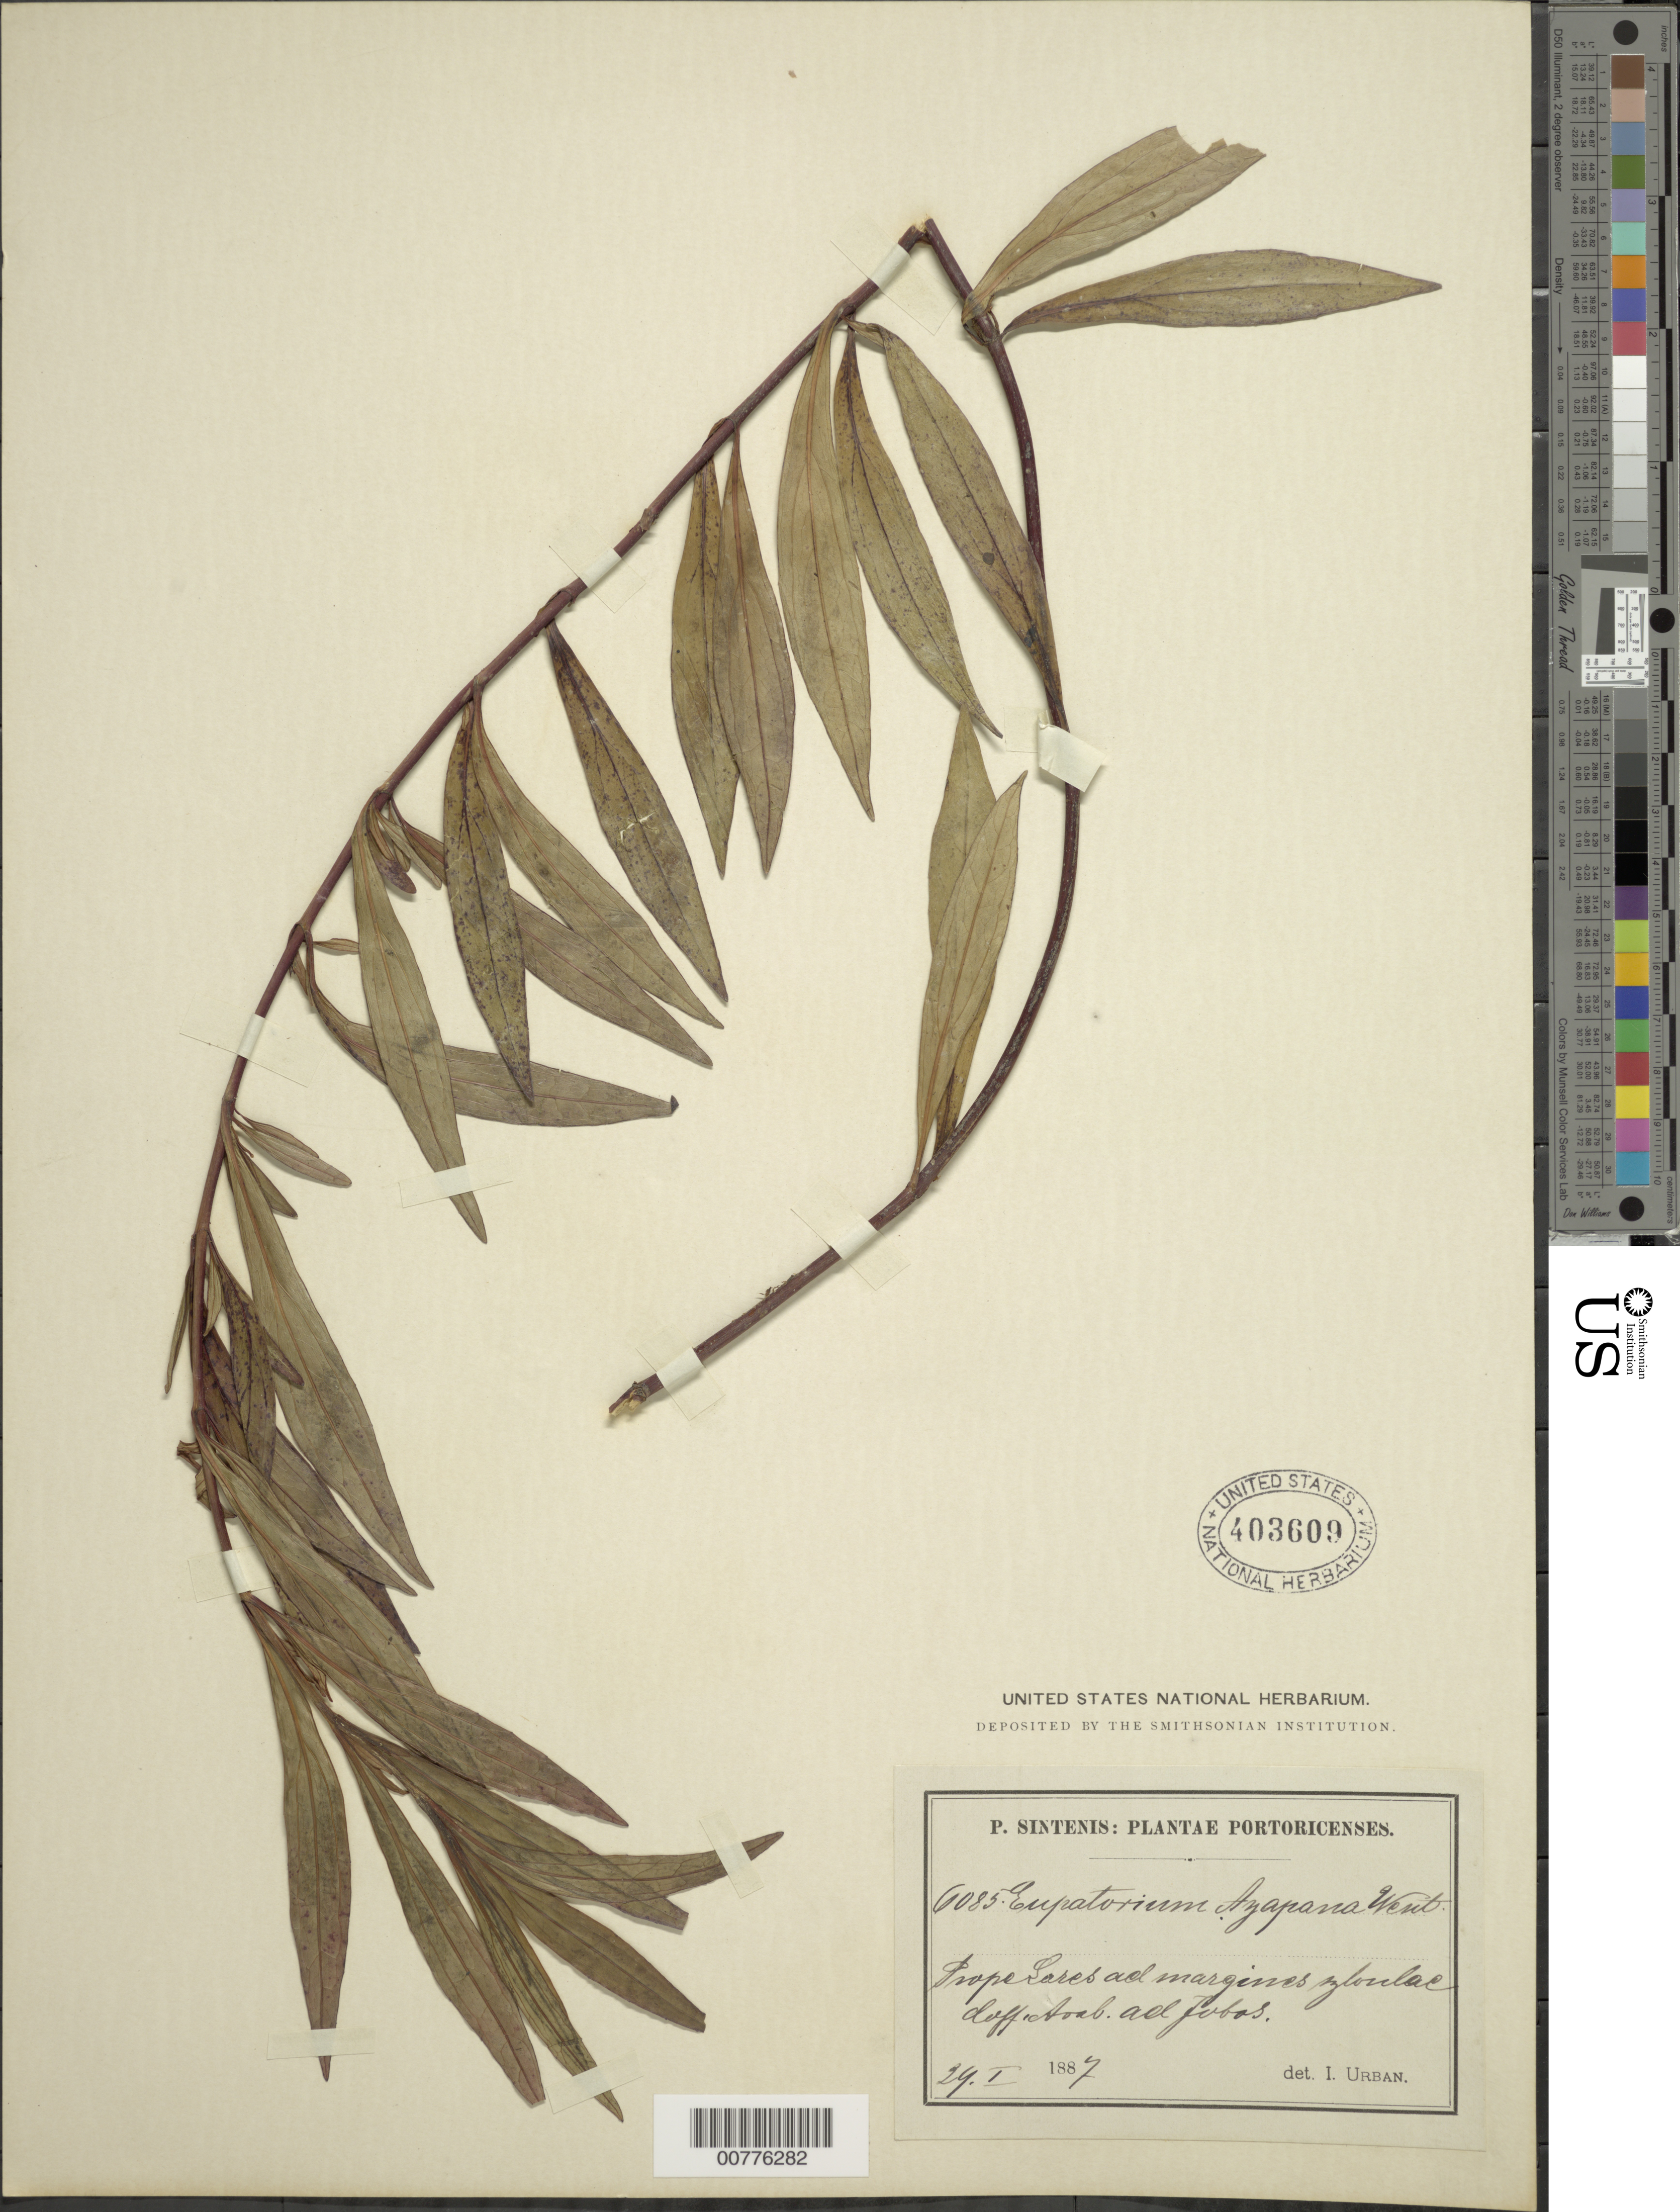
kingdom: Plantae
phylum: Tracheophyta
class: Magnoliopsida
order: Asterales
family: Asteraceae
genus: Ayapana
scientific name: Ayapana triplinervis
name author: (Vahl) R.M. King & H. Rob.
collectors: P. Sintenis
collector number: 6085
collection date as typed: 29 Jan 1887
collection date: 1887-01-29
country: Puerto Rico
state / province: Lares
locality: Prope Lares ad margines [illegible] ad Jobas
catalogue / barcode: US 403609